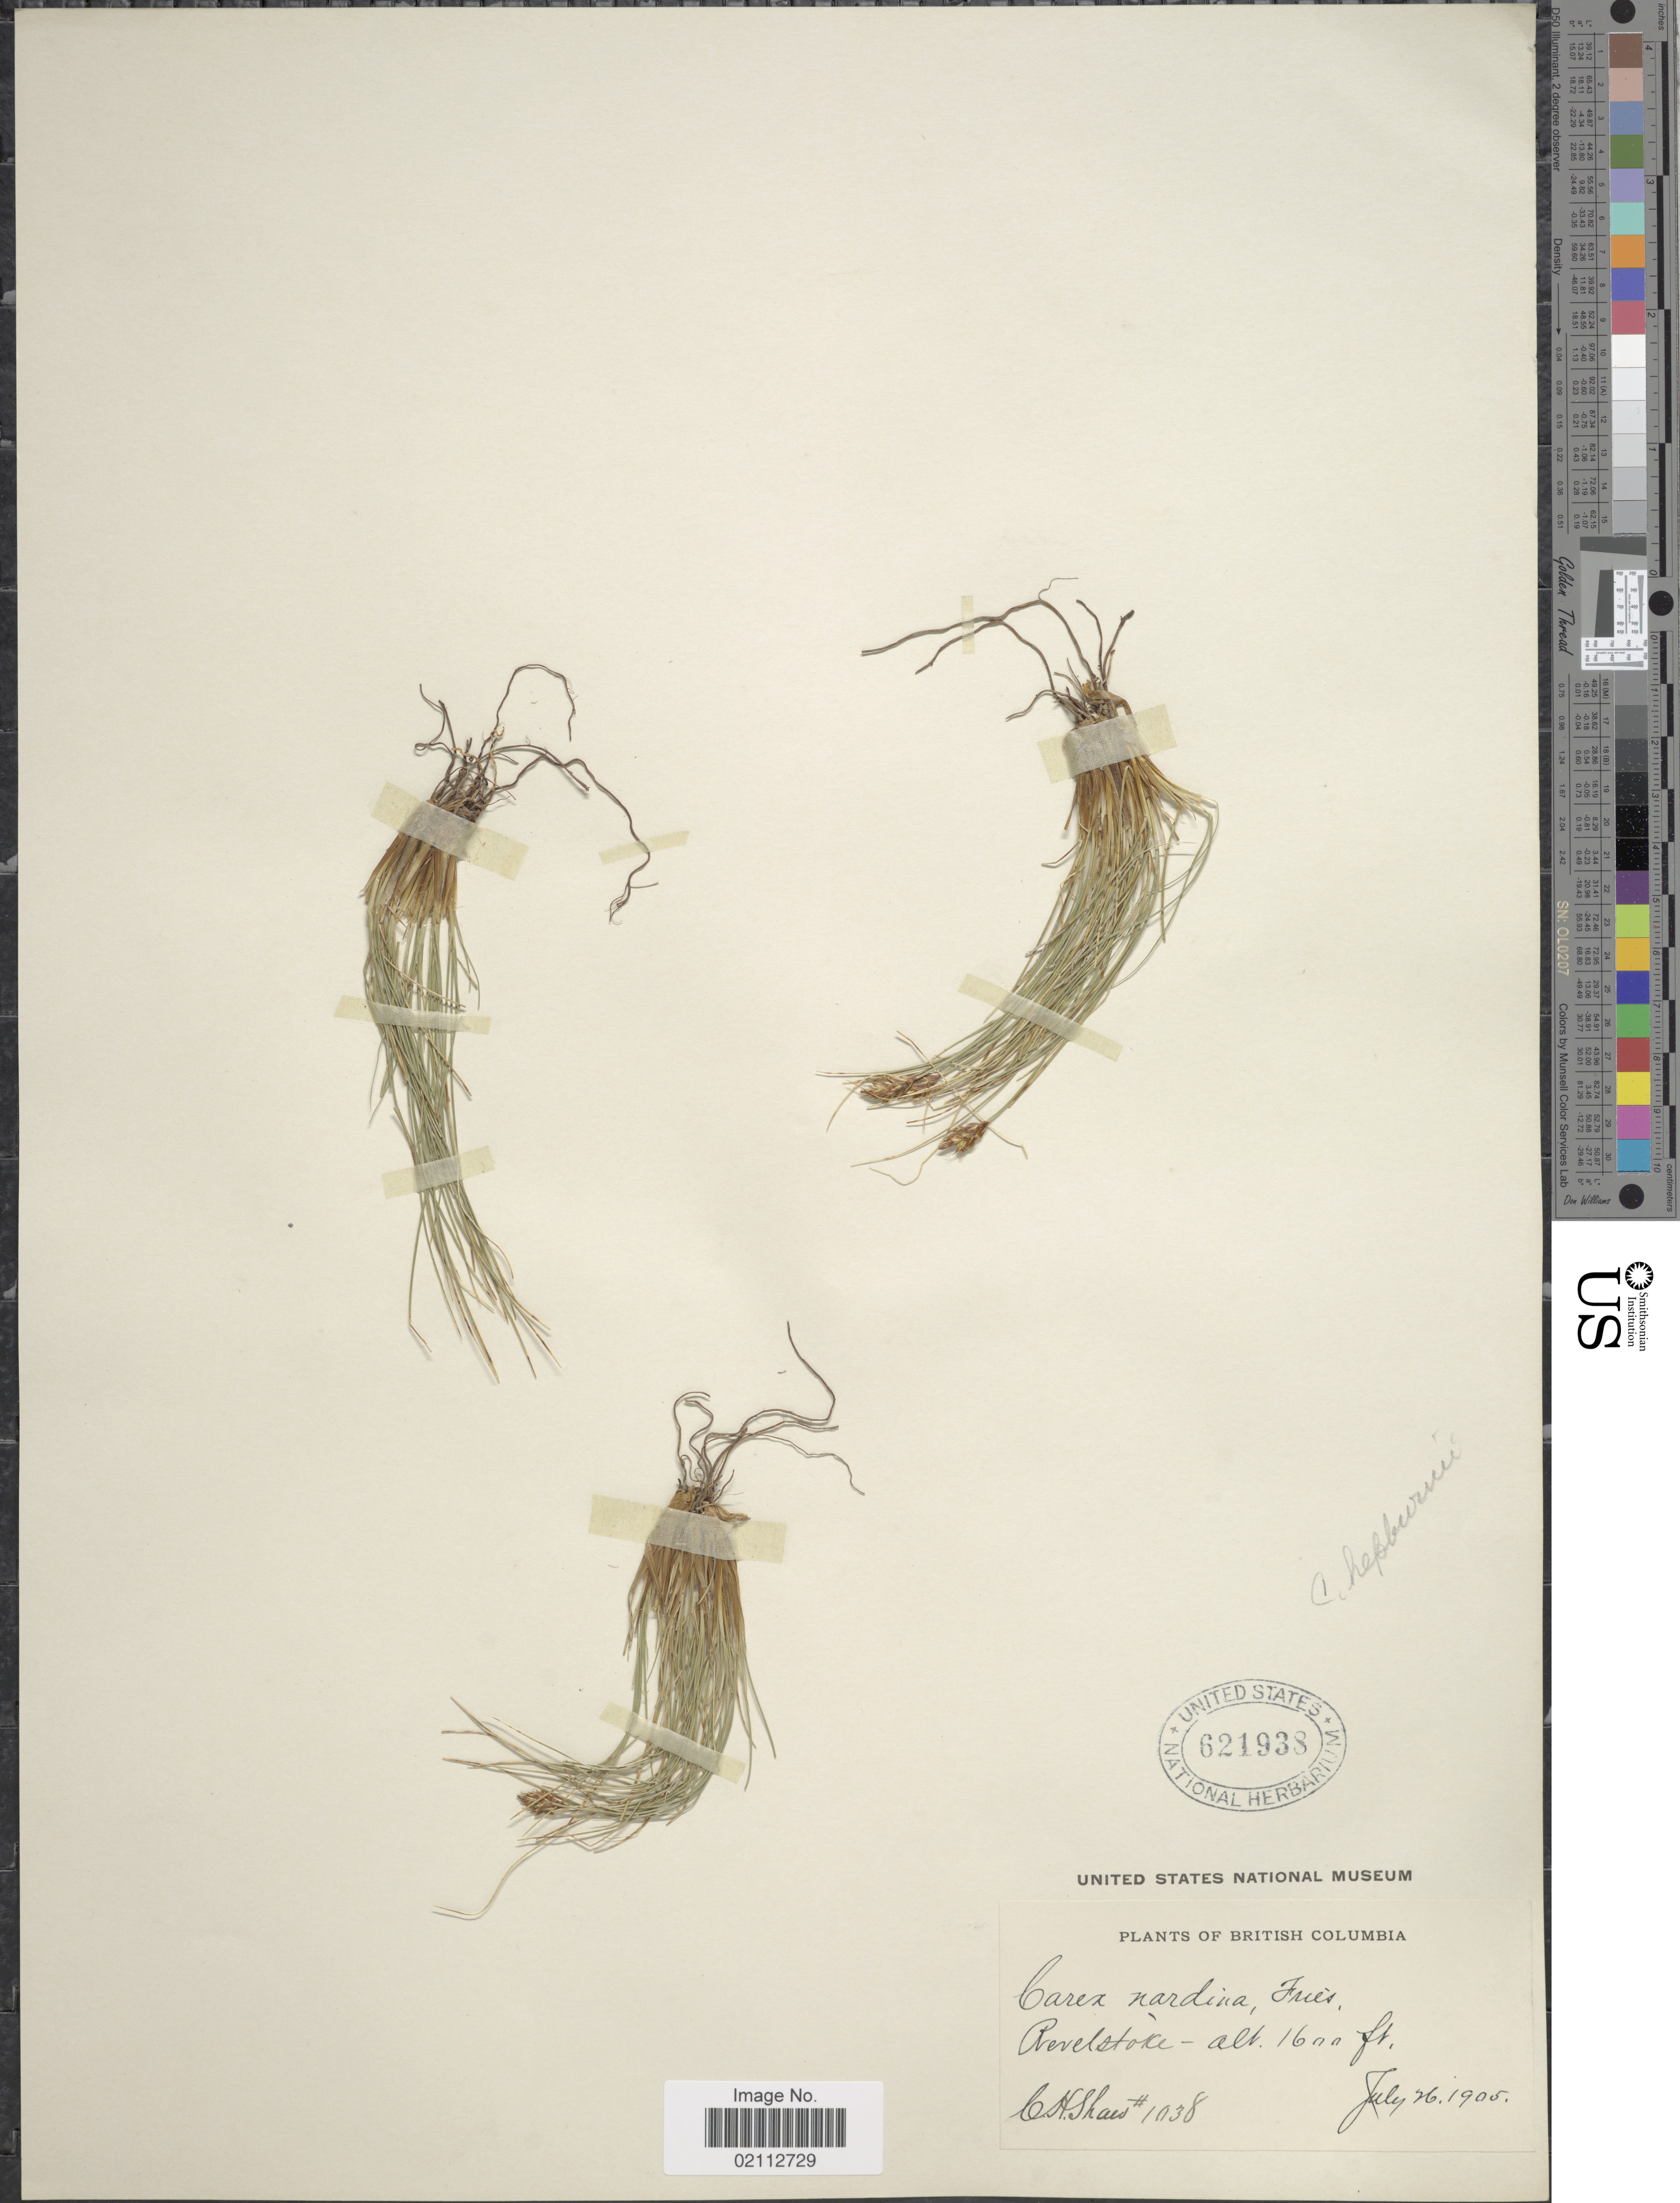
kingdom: Plantae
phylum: Tracheophyta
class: Liliopsida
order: Poales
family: Cyperaceae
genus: Carex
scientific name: Carex nardina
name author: (Hornem.) Fr.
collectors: C. H. Shaw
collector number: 1038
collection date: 1905-07-26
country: Canada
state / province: British Columbia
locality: Revelstoke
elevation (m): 488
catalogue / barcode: US 621938